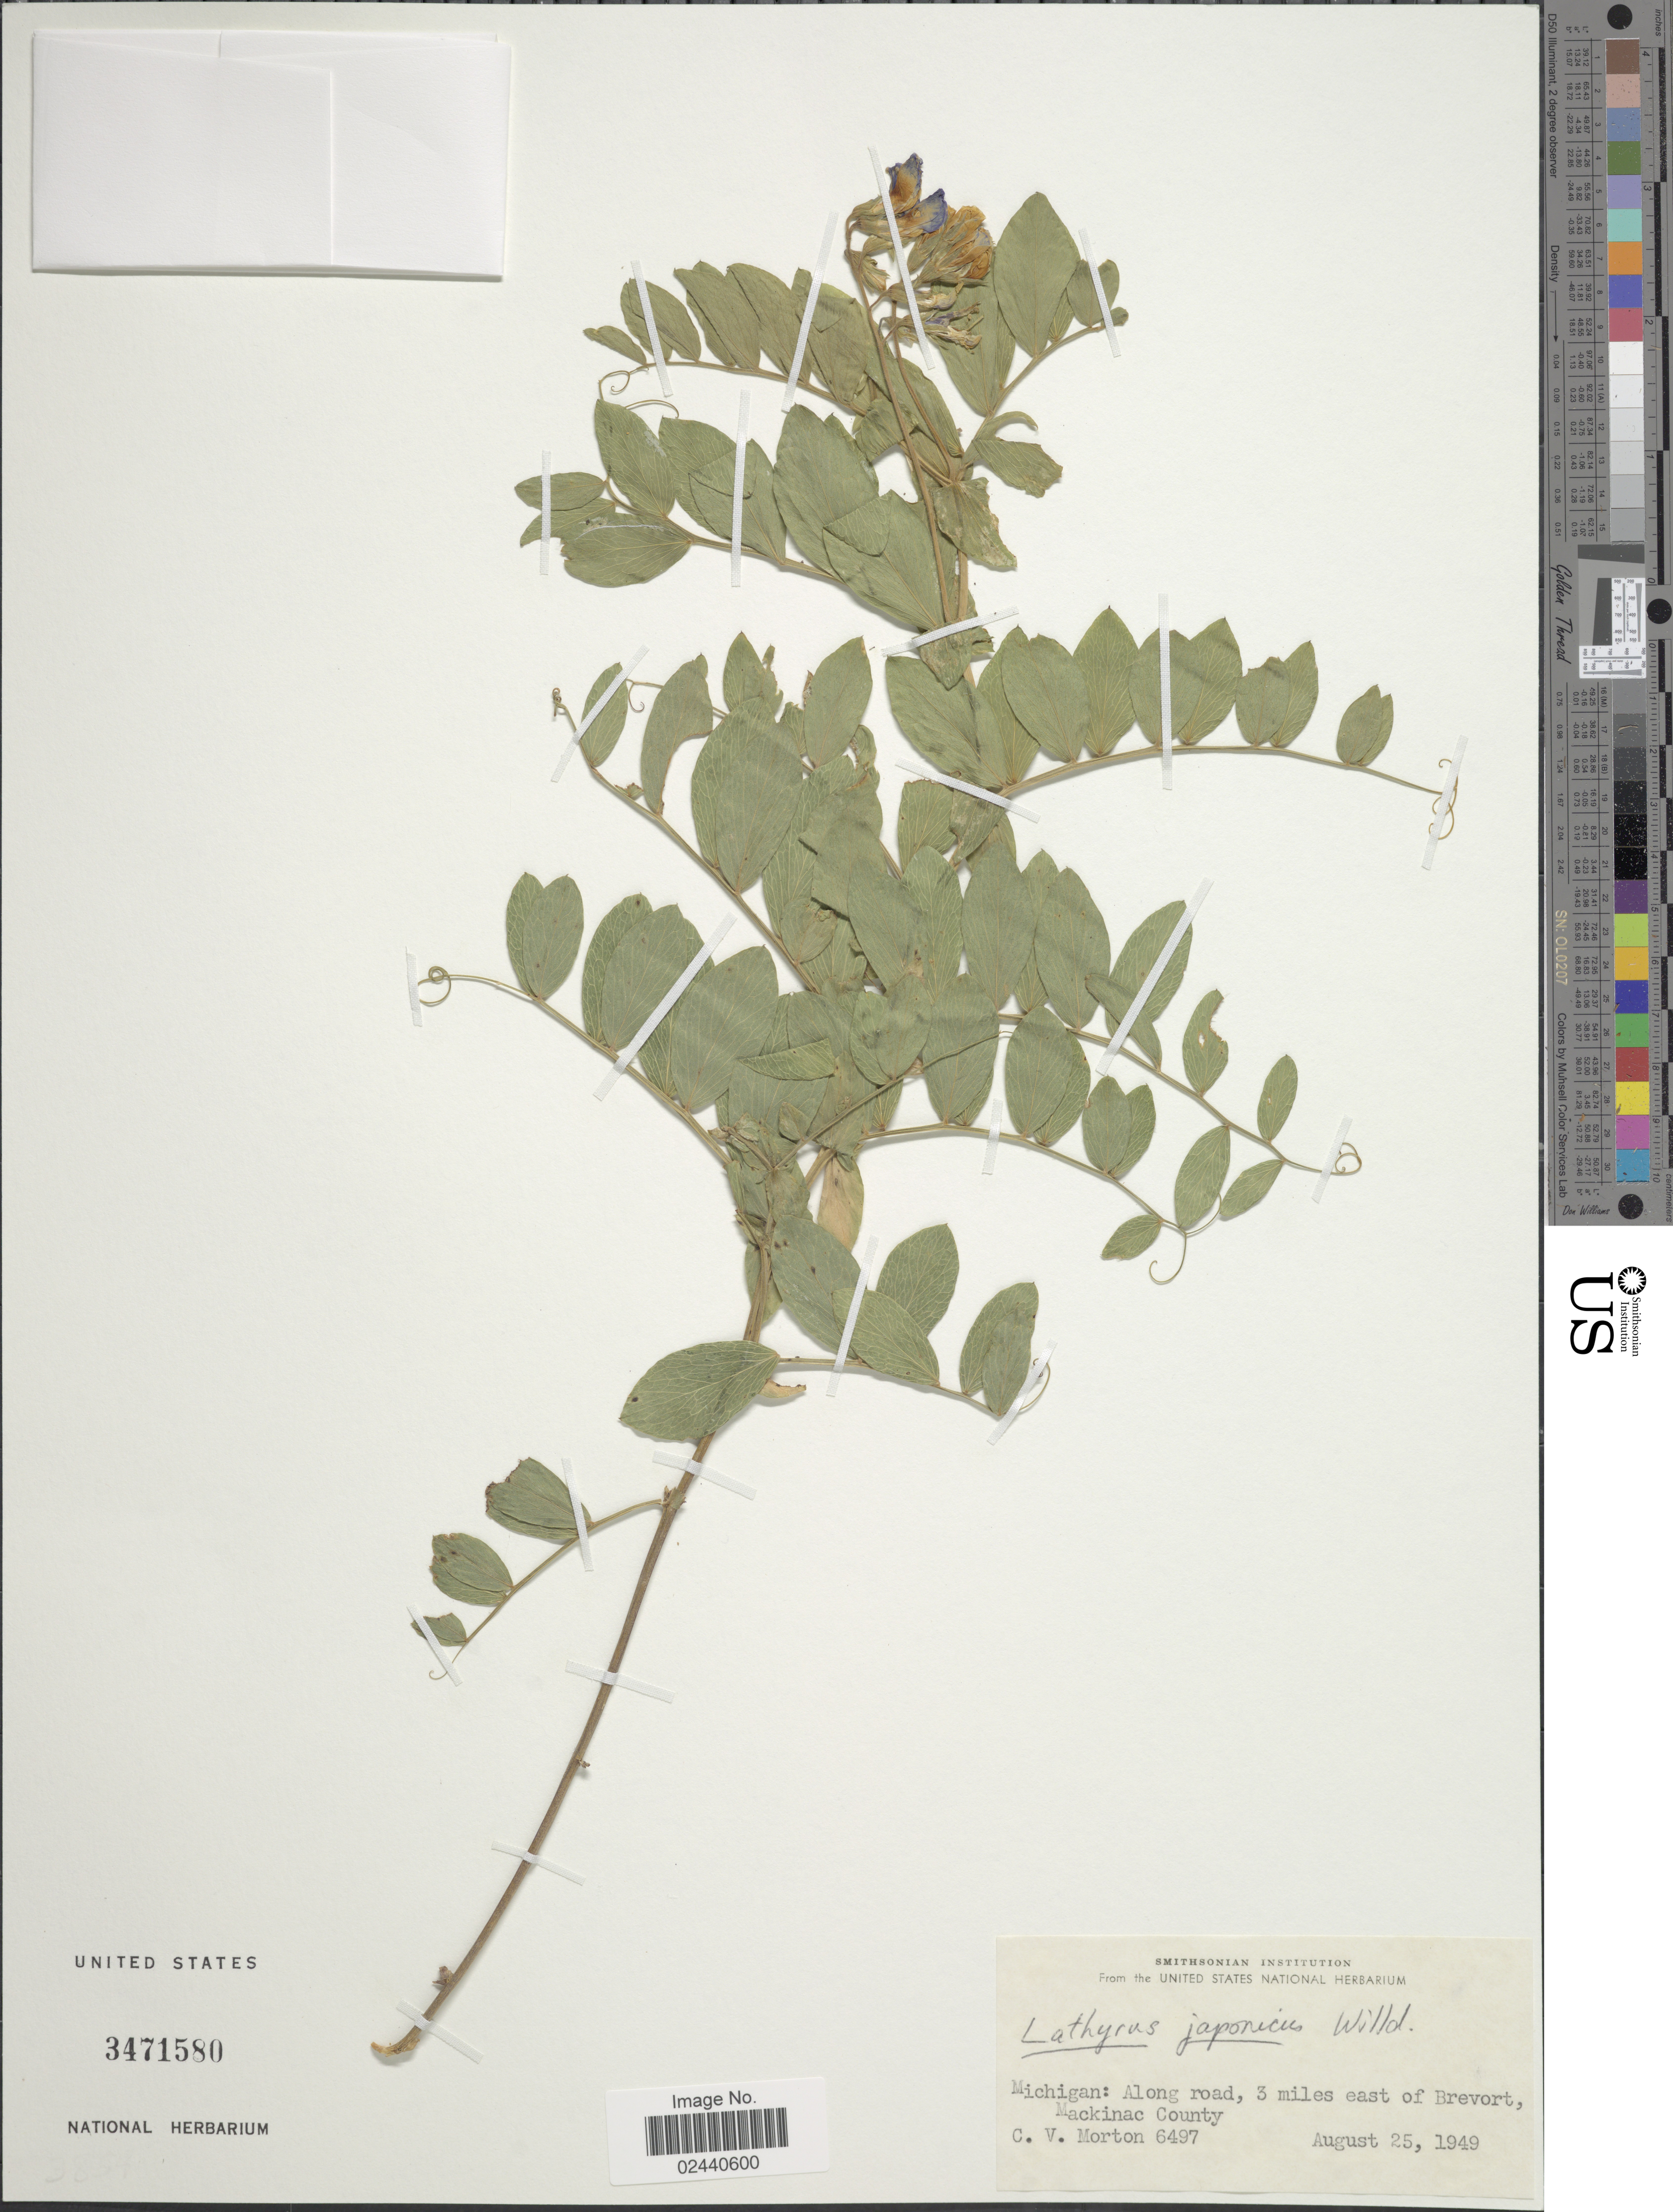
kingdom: Plantae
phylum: Tracheophyta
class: Magnoliopsida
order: Fabales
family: Fabaceae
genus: Lathyrus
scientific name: Lathyrus japonicus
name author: Willd.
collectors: C. V. Morton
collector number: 6497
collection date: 1949-08-25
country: United States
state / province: Michigan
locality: Along road, 3 miles east of Brevort, Mackinac County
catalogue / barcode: US 3471580